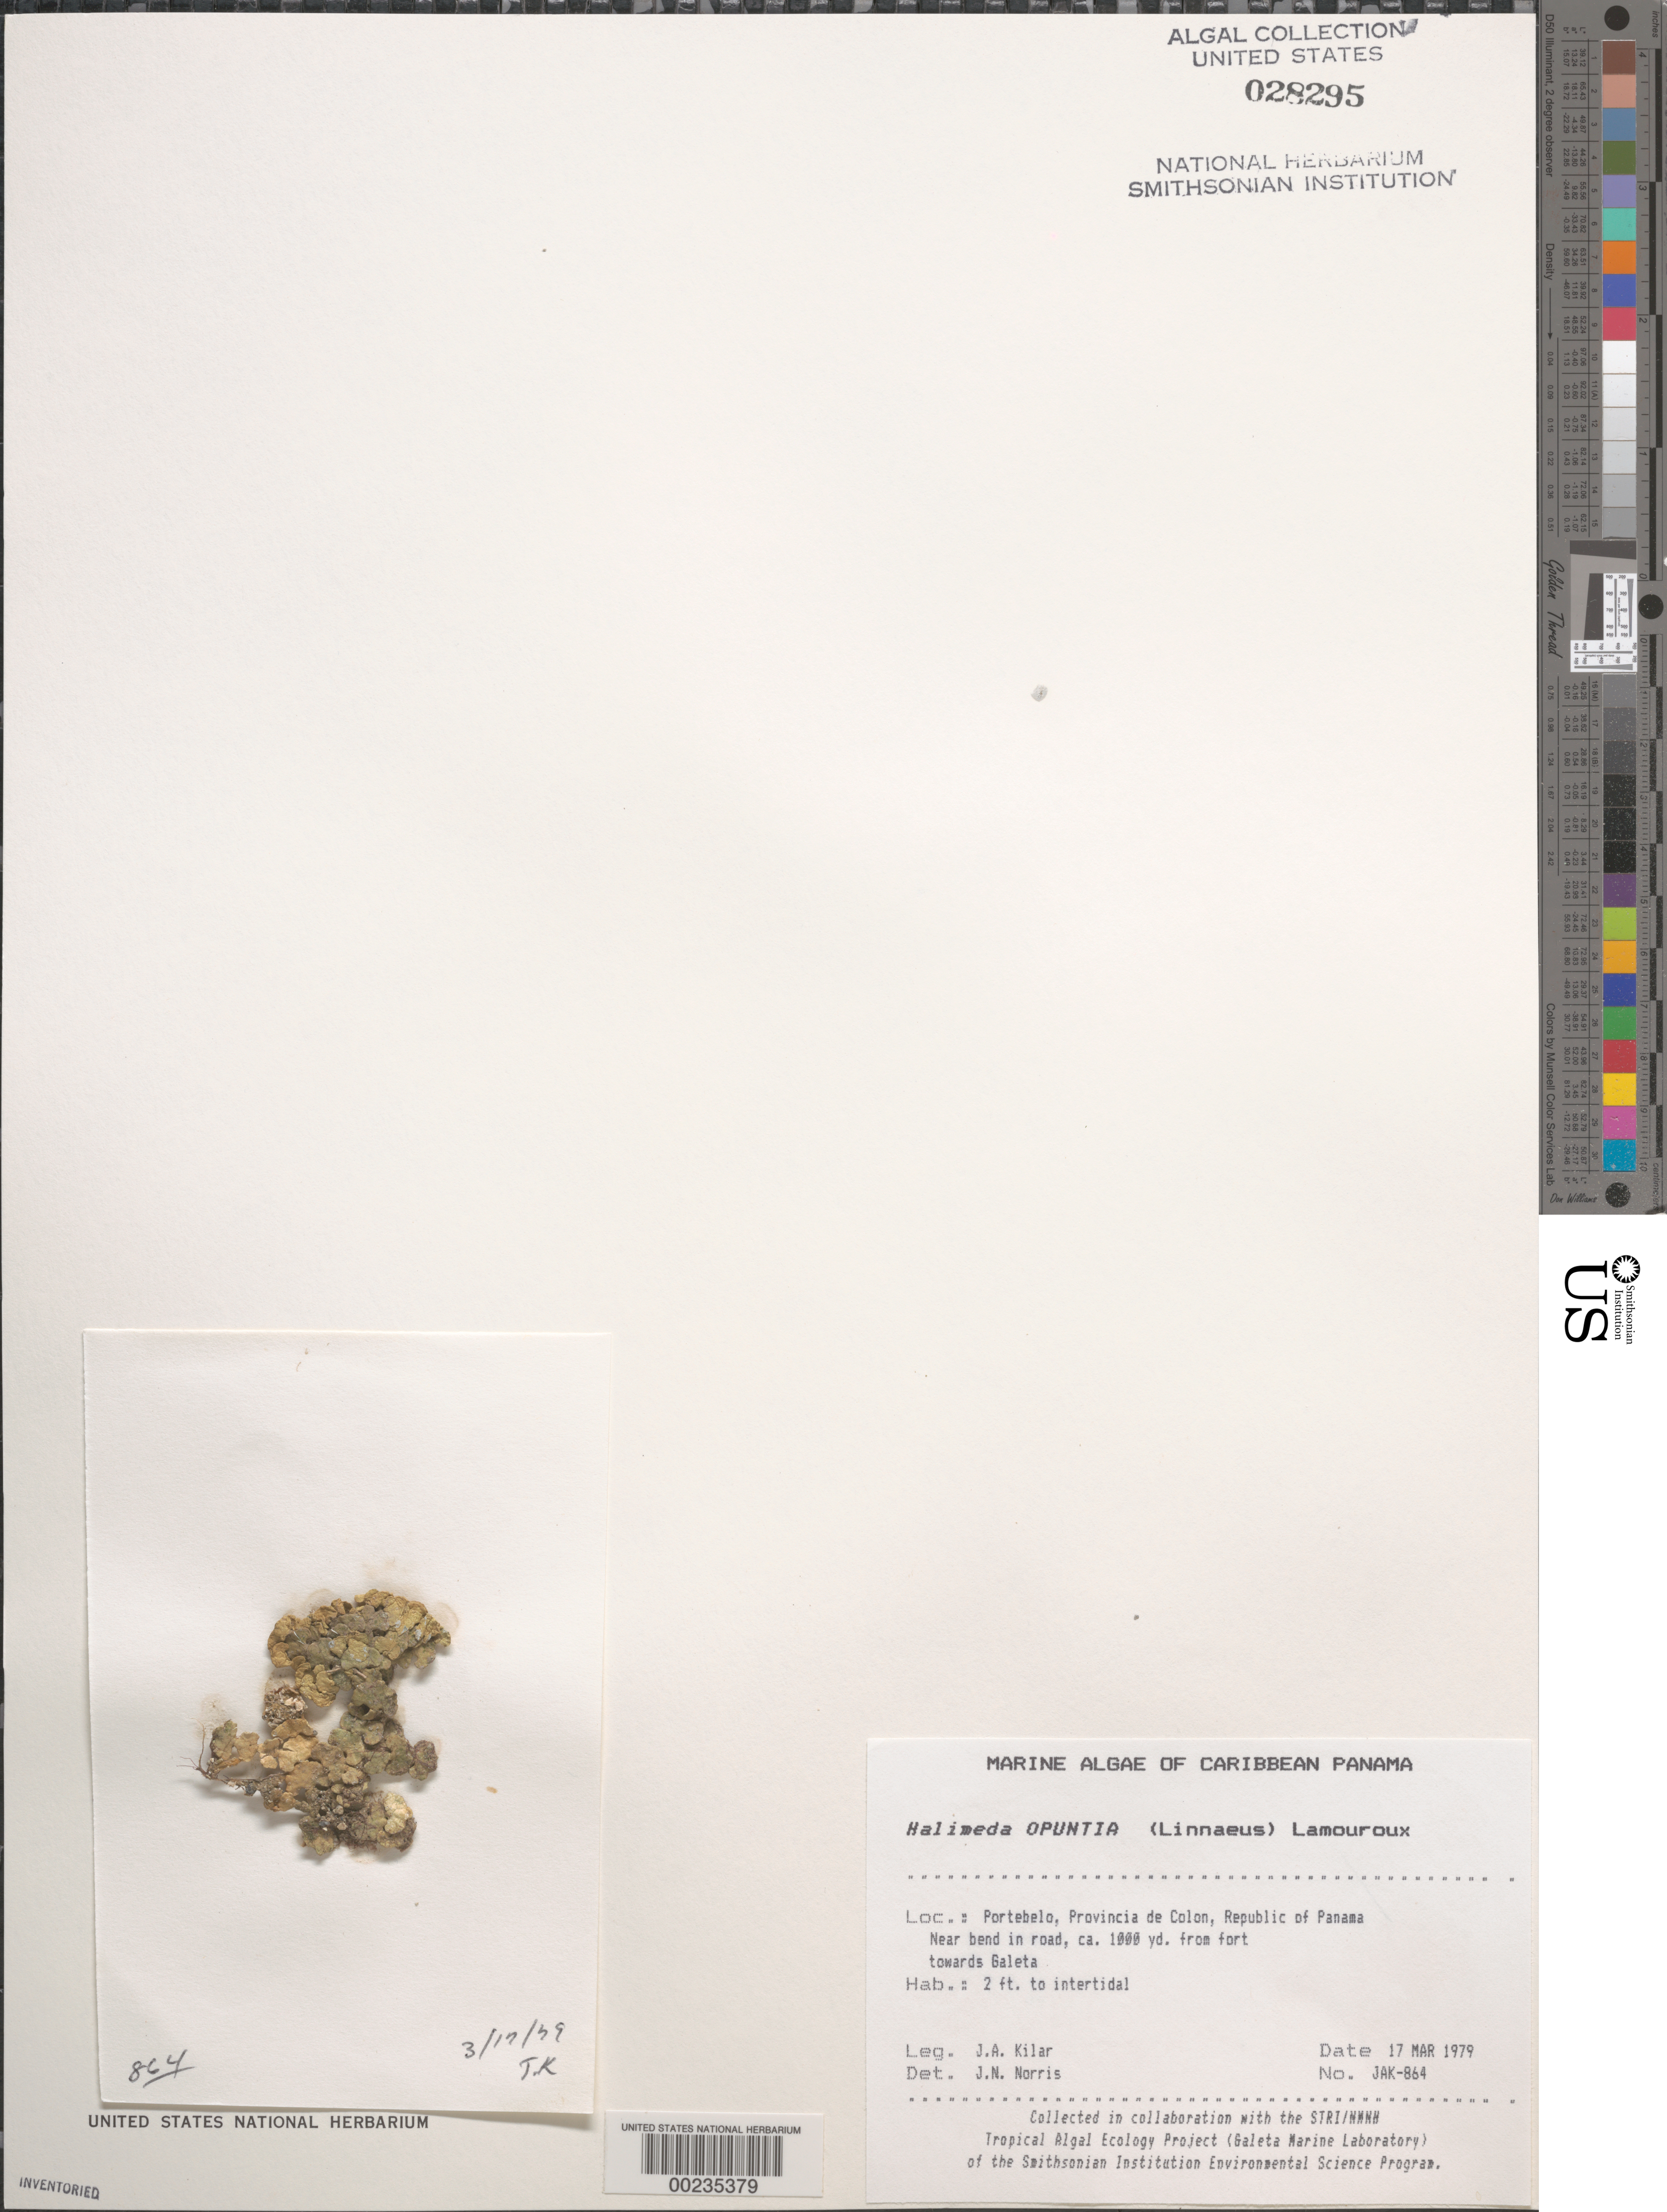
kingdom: Plantae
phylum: Chlorophyta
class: Ulvophyceae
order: Bryopsidales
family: Halimedaceae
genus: Halimeda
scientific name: Halimeda opuntia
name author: (L.) J.V.Lamouroux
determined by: Norris, James N.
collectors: J. A. Kilar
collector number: JAK-864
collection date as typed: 17 Mar 1979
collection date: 1979-03-17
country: Panama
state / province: Colón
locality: Portebelo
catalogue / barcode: US 28295